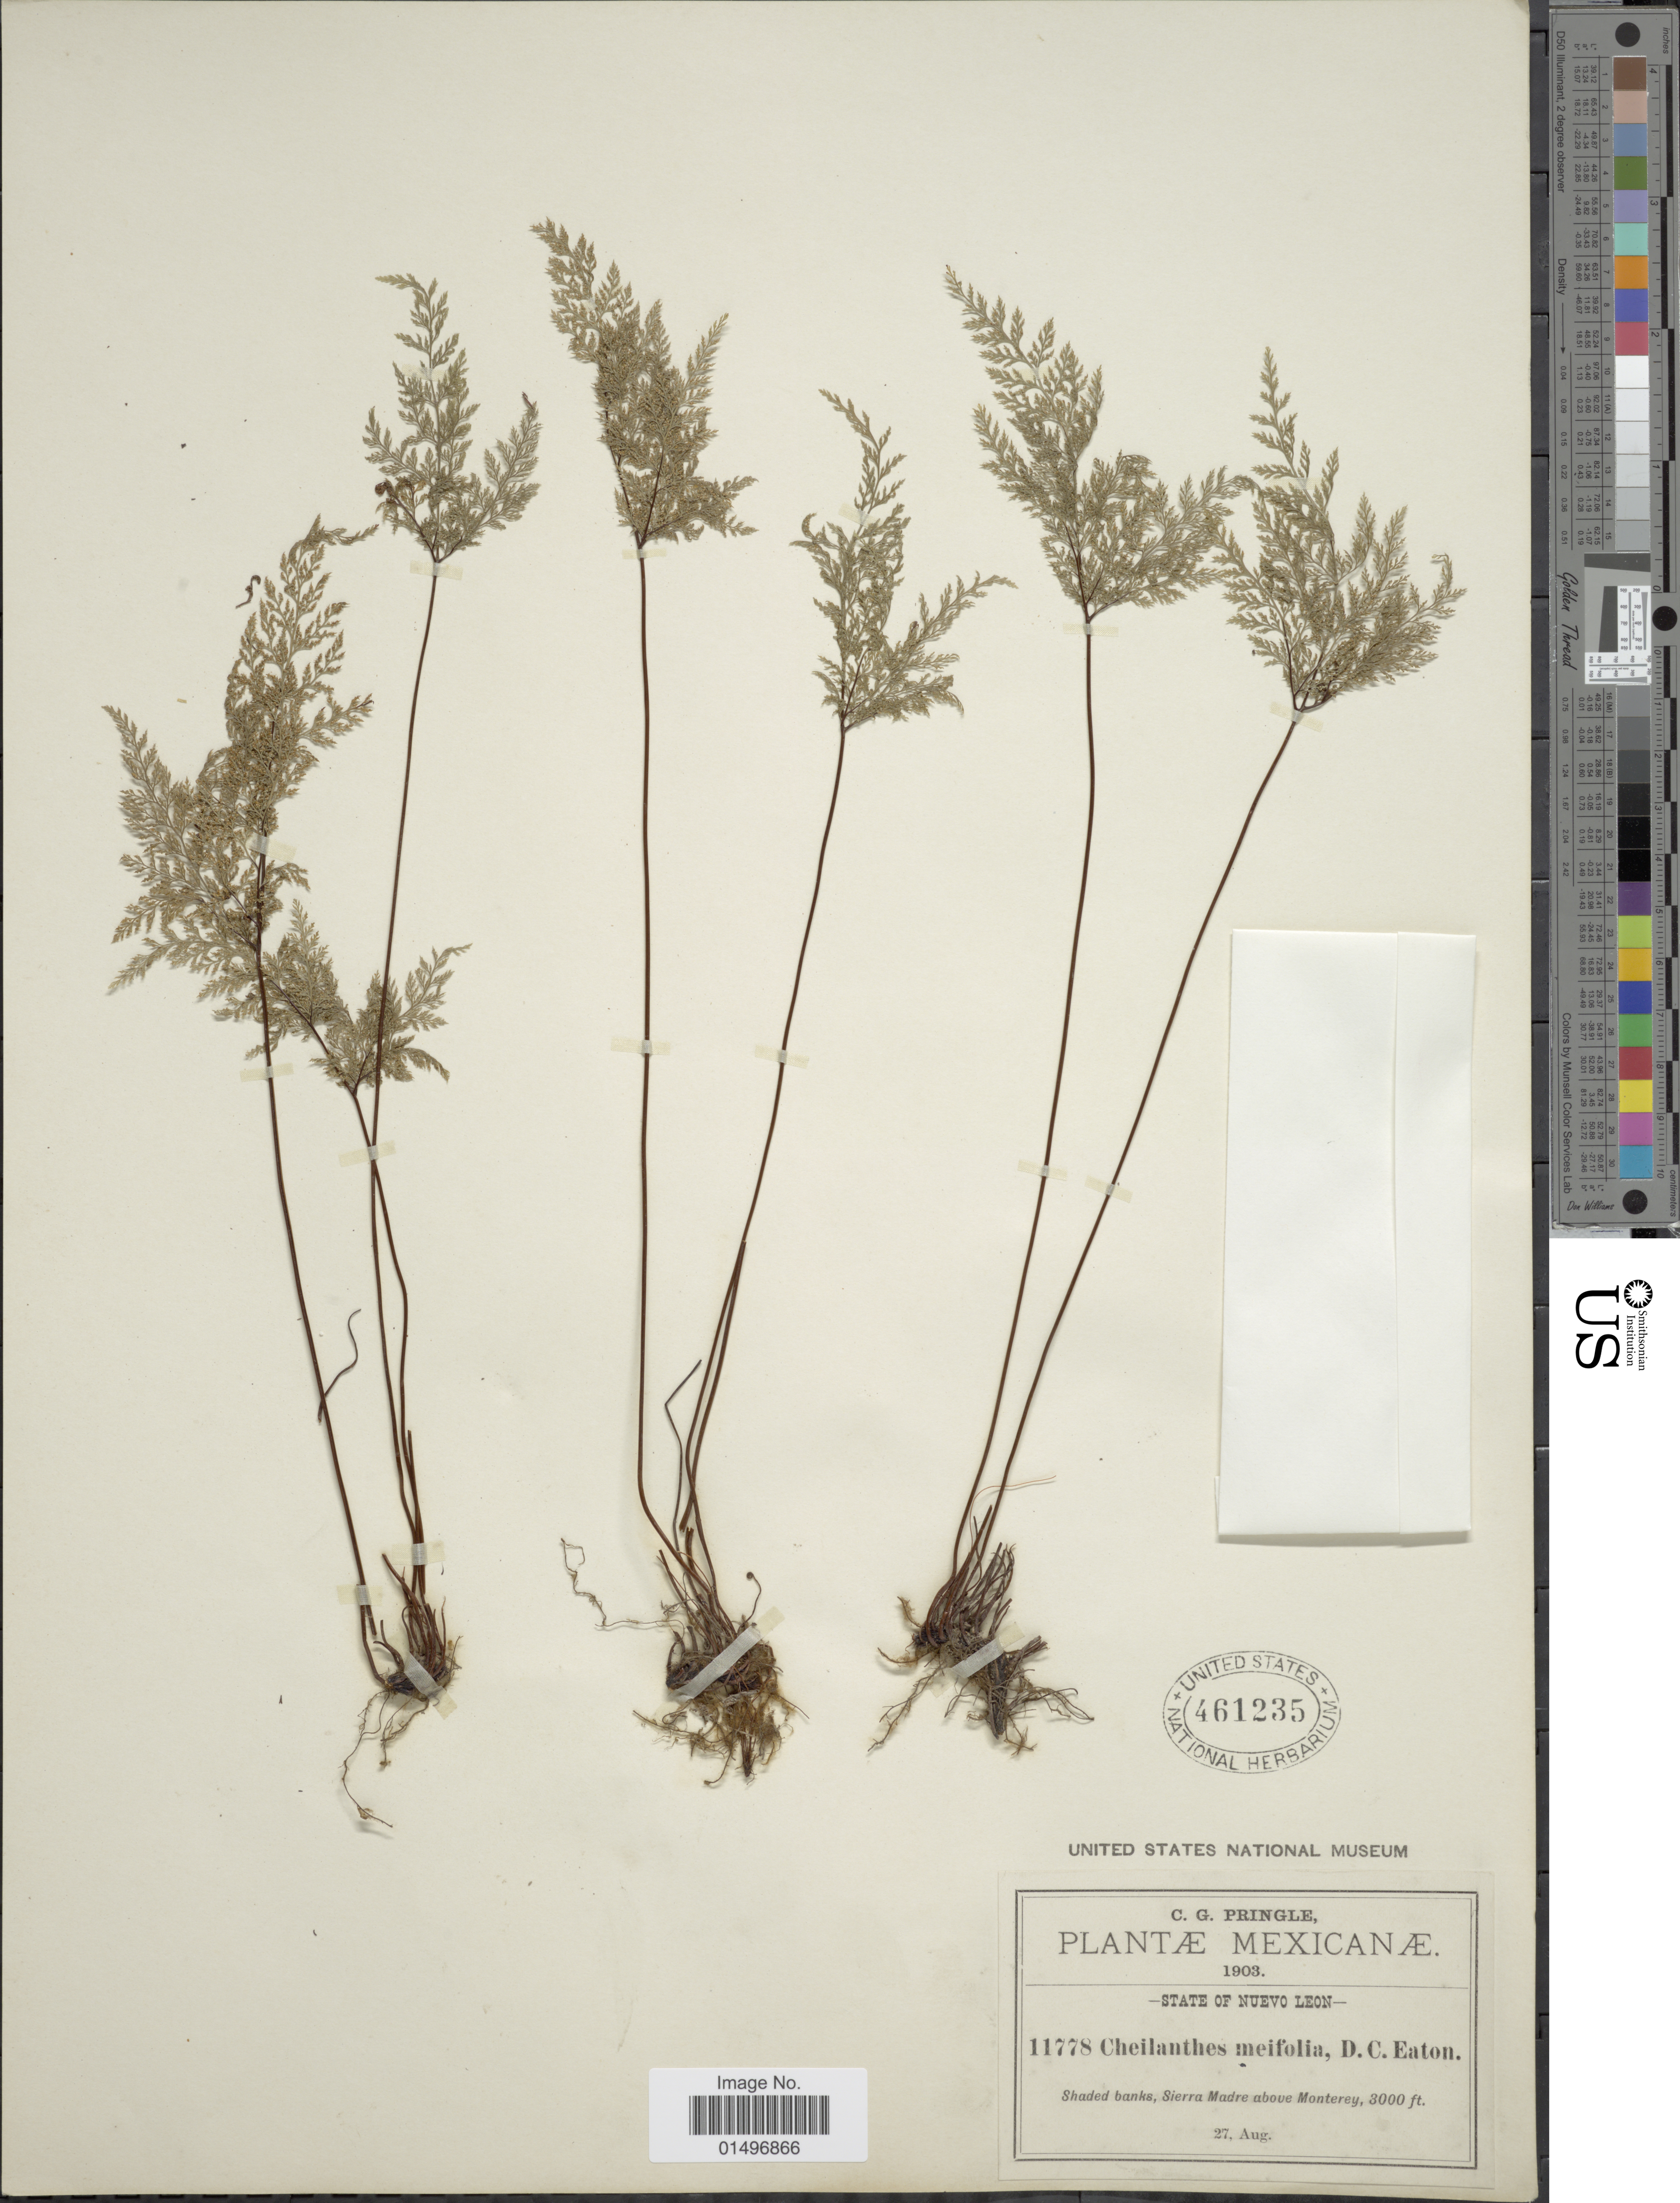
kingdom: Plantae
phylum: Tracheophyta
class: Polypodiopsida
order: Polypodiales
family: Pteridaceae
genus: Aspidotis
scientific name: Aspidotis meifolia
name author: (D.C. Eaton) Pic. Serm.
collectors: C. G. Pringle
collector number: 11778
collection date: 1903-08-27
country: Mexico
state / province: Nuevo León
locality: Mexicanae, Shaded banks, Sierra Madre above Monterey.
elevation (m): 914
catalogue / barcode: US 461235